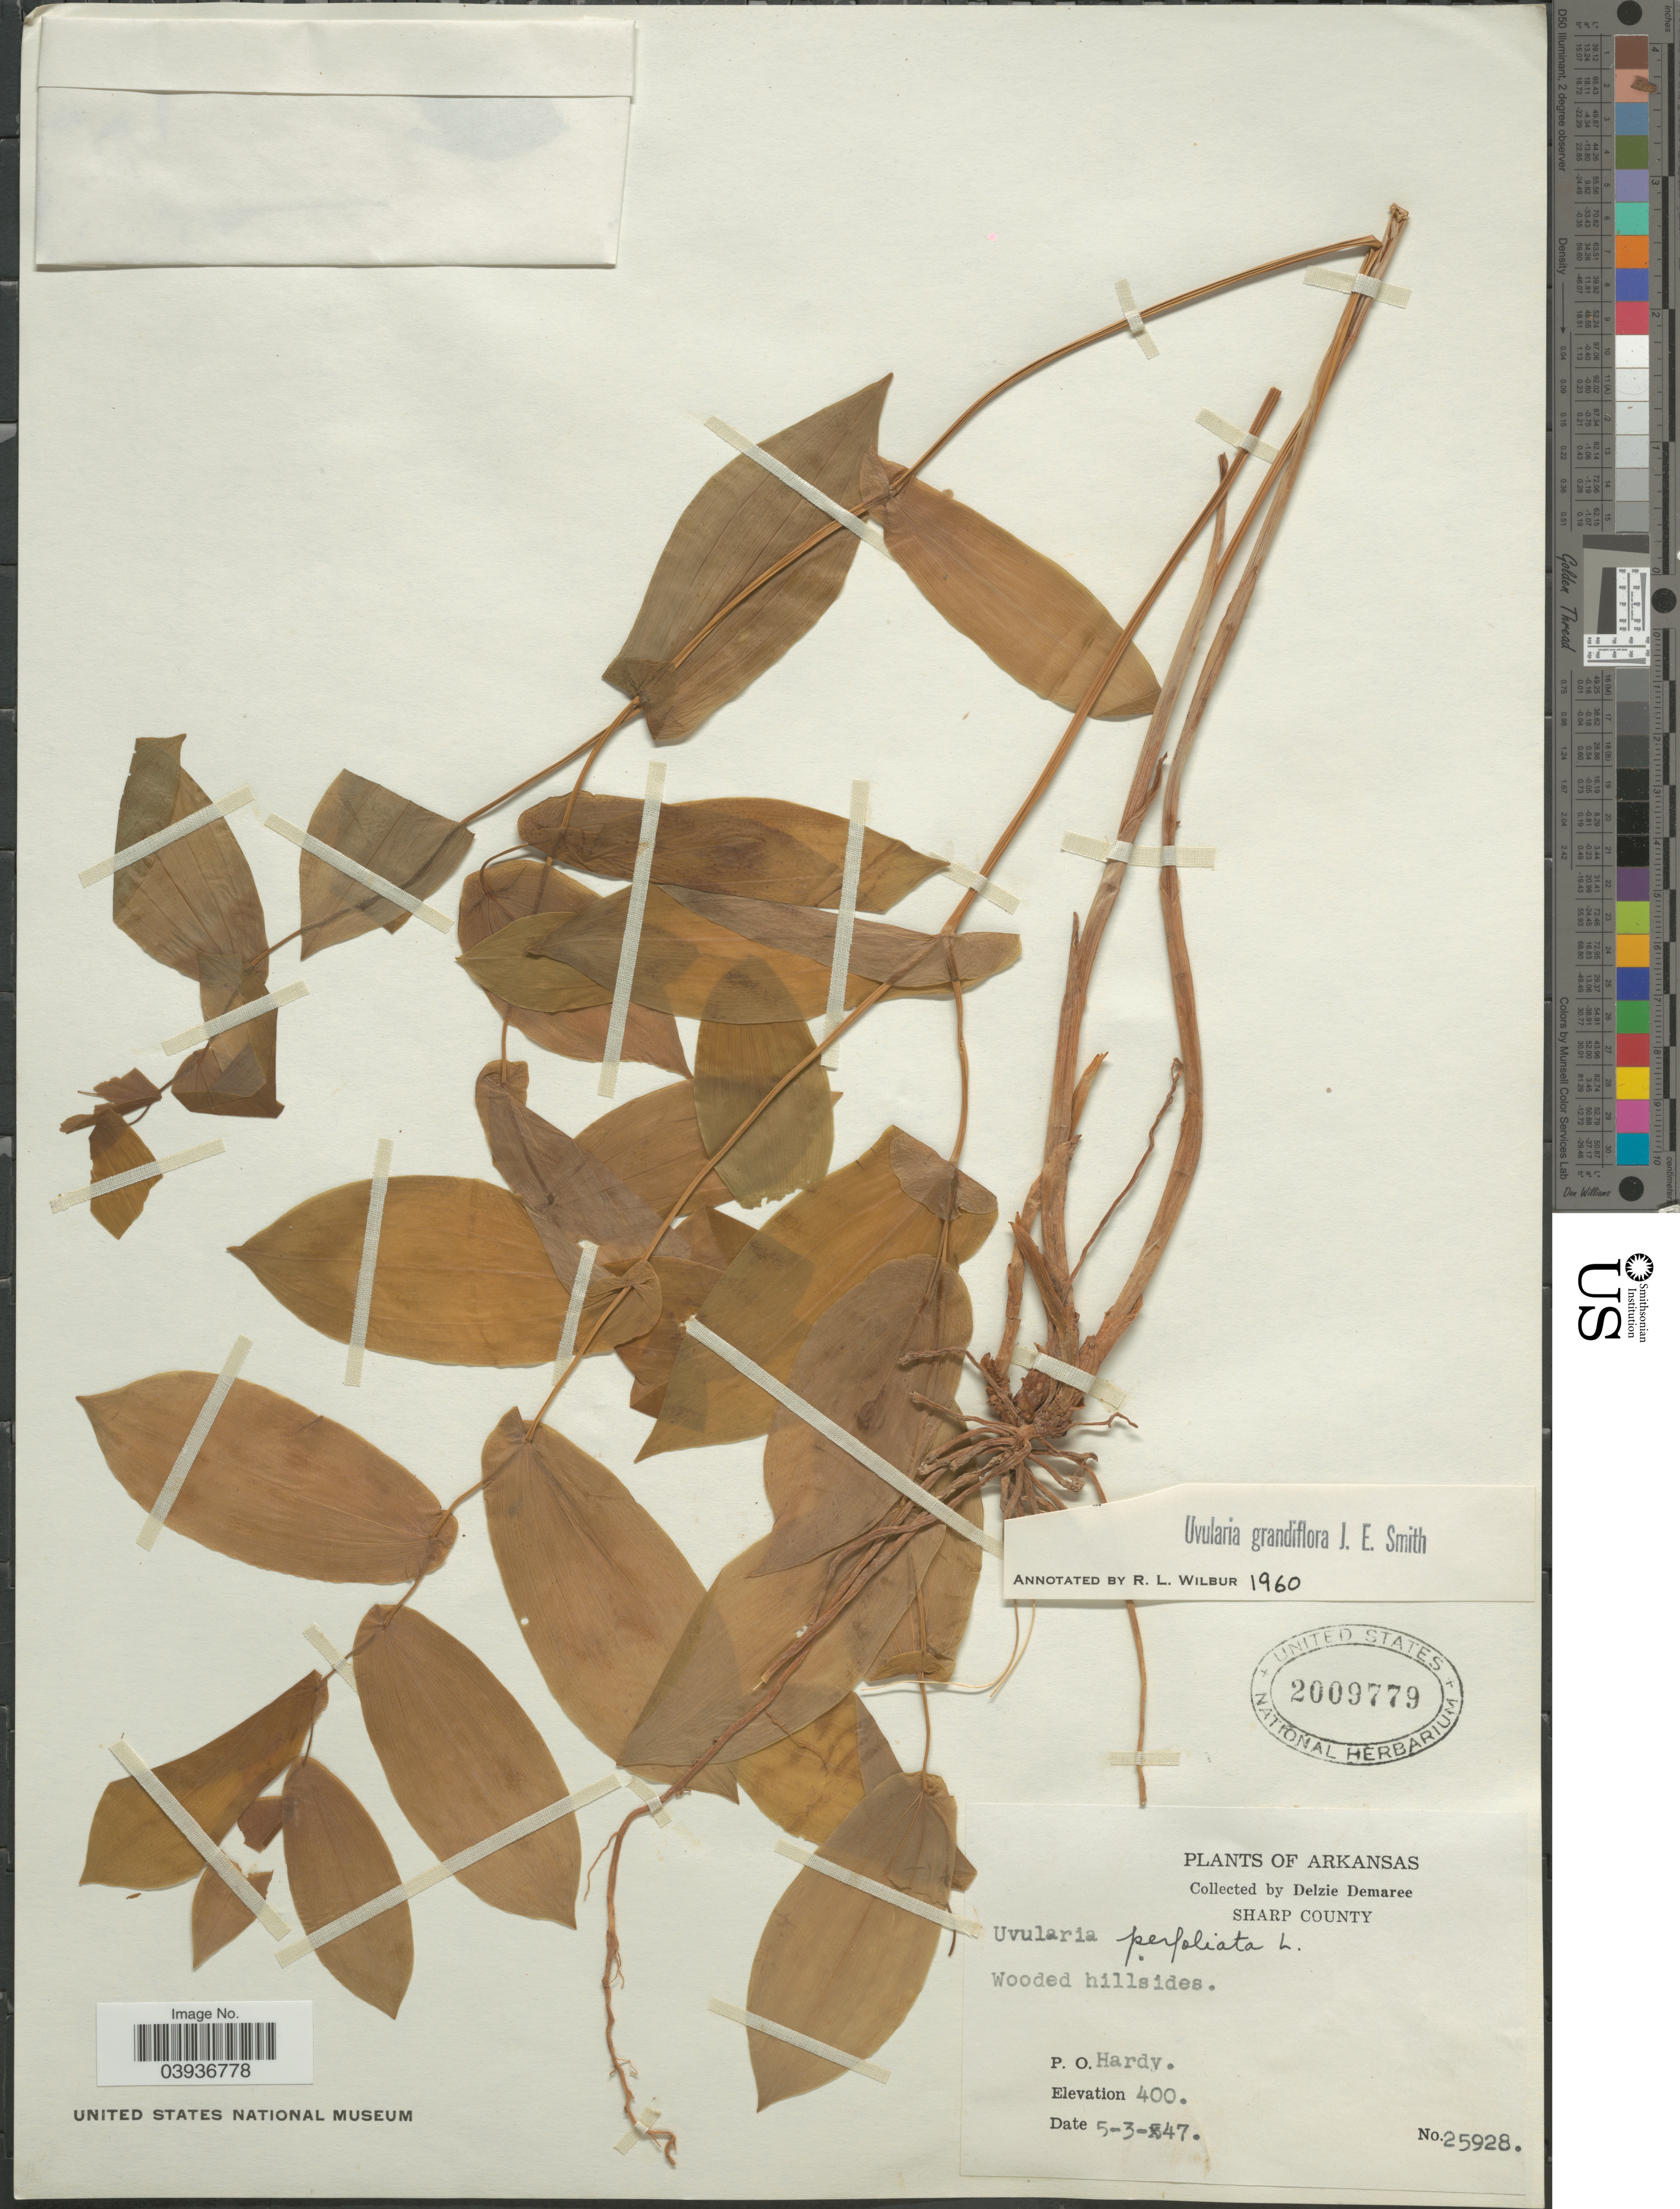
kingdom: Plantae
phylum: Tracheophyta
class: Liliopsida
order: Liliales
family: Colchicaceae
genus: Uvularia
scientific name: Uvularia grandiflora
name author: Sm.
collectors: D. Demaree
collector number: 25928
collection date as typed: Transcribed d/m/y: 3/5/47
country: United States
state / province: Arkansas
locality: Sharp County. Wooded hillside. P. O. Hardy.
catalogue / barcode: US 2009779